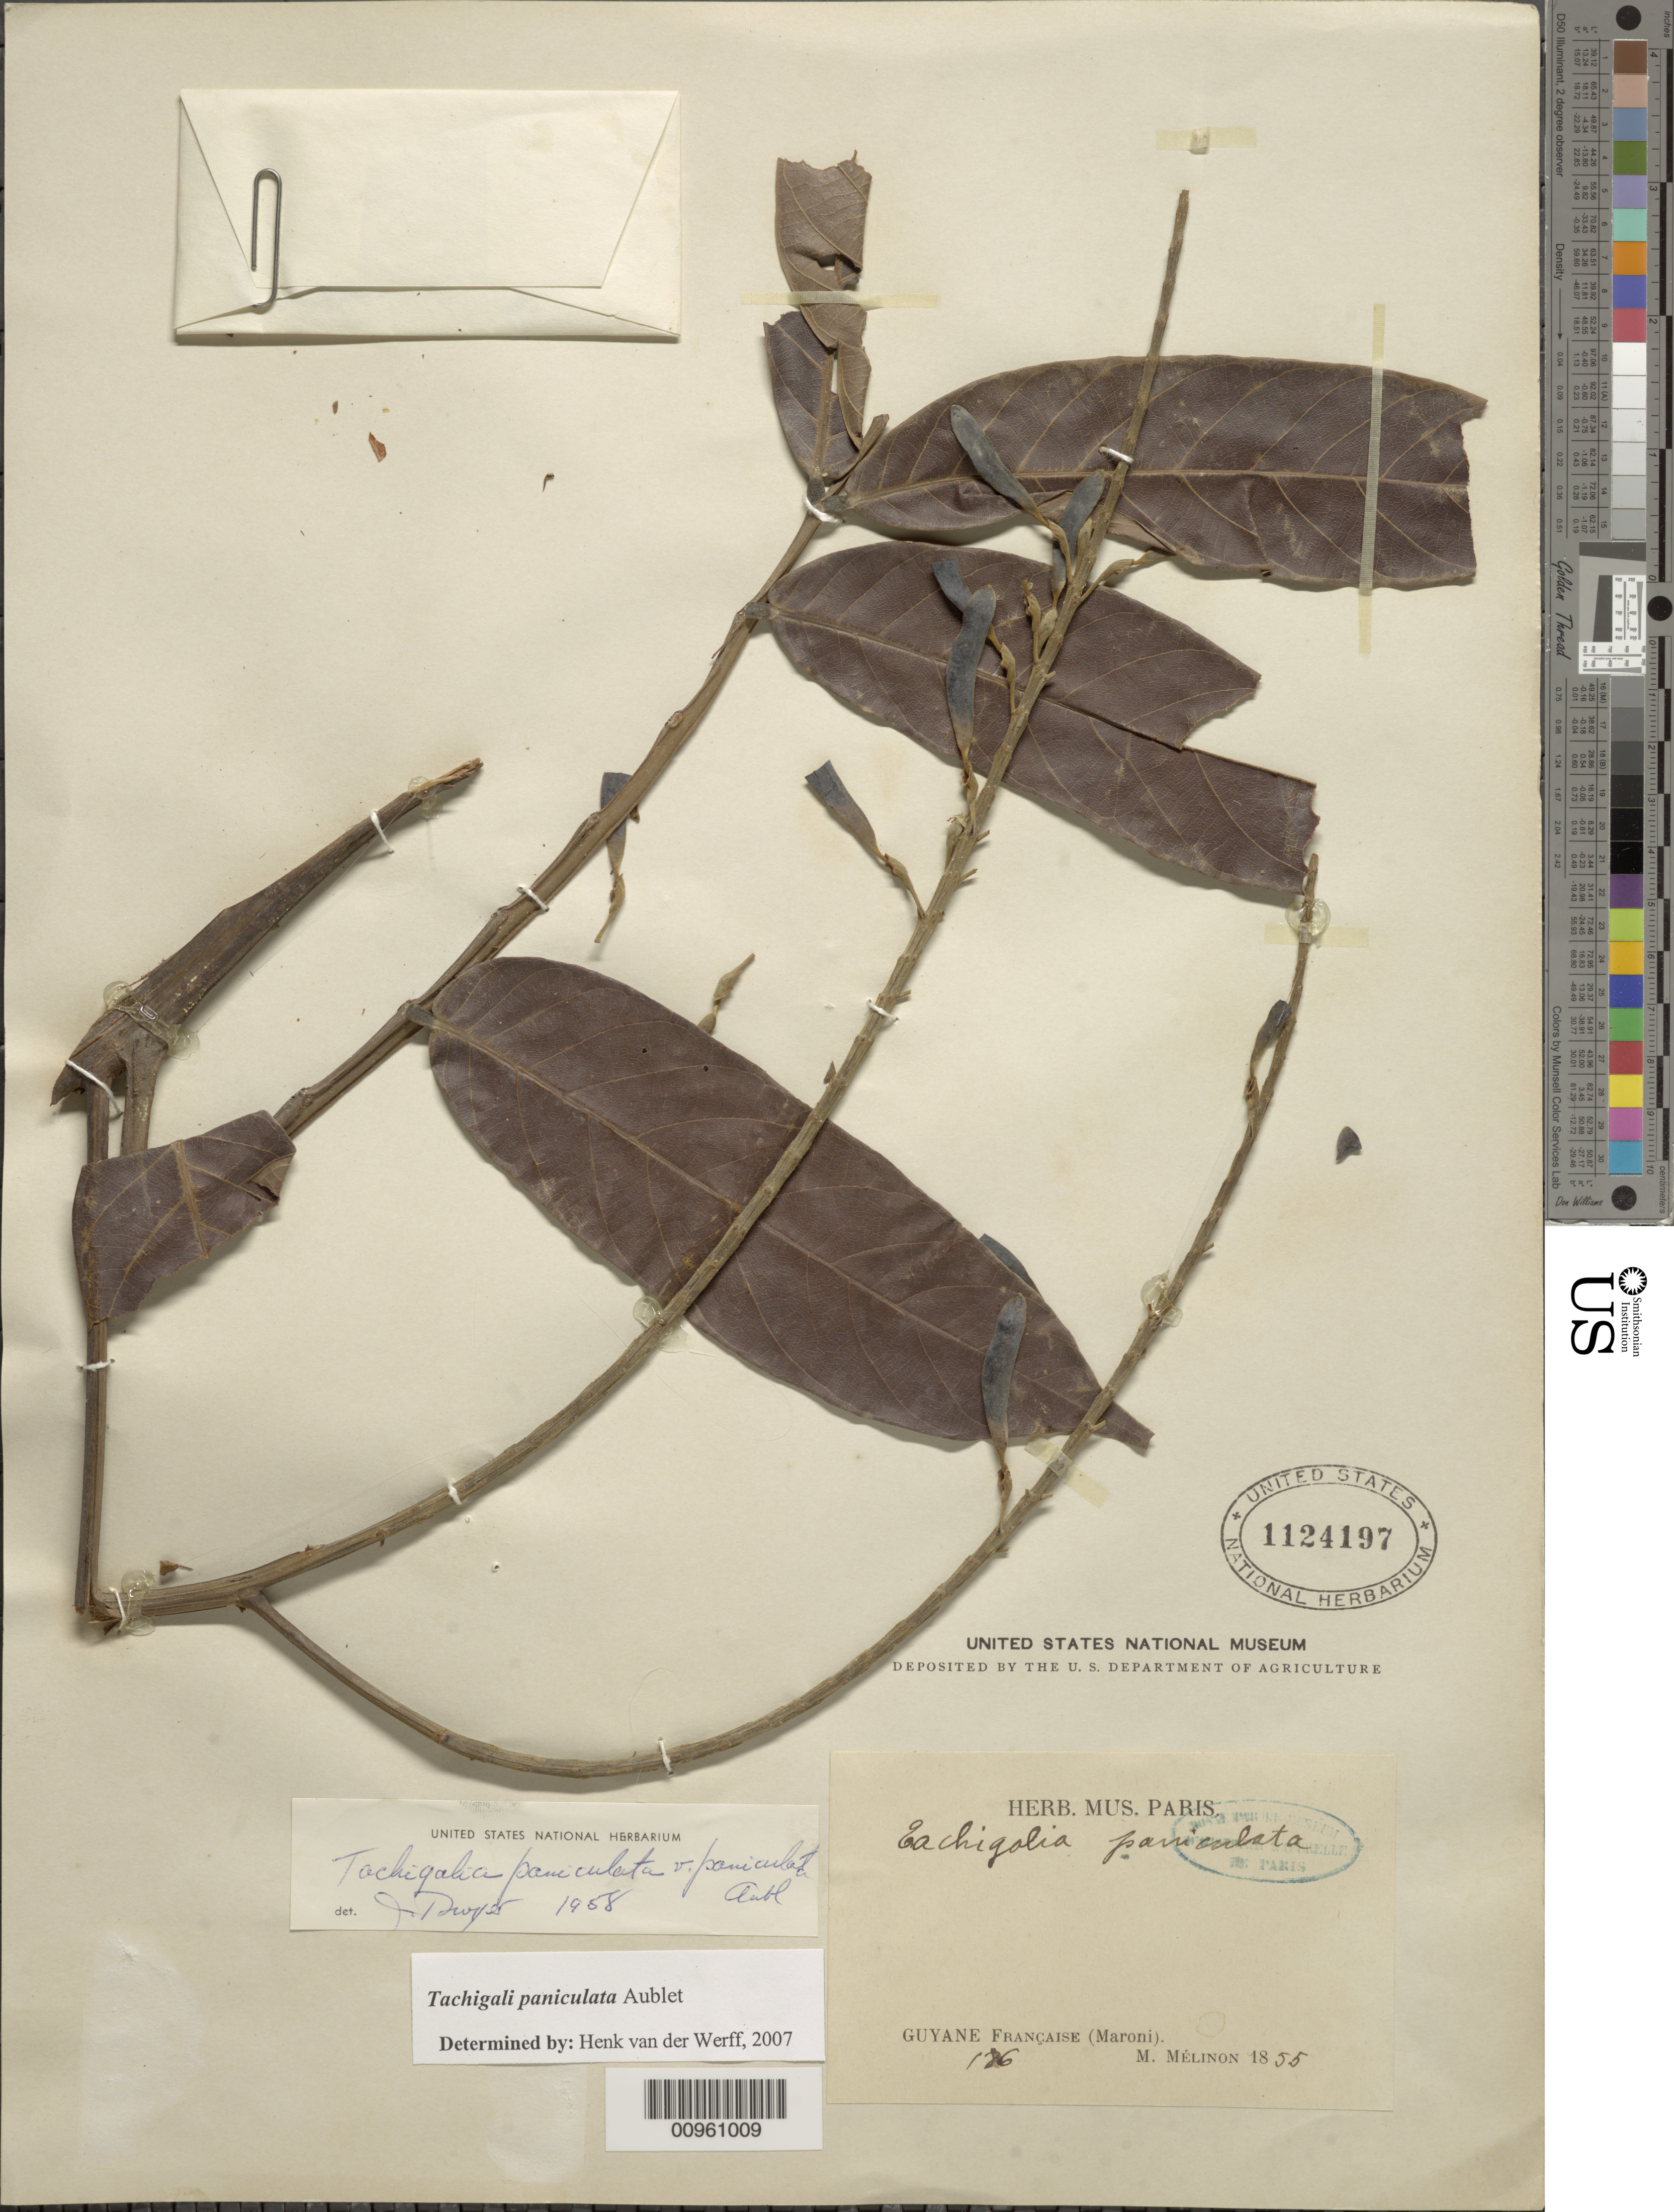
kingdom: Plantae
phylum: Tracheophyta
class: Magnoliopsida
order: Fabales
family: Fabaceae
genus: Tachigali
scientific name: Tachigali paniculata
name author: Aubl.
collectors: M. Melinon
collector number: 186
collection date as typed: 1855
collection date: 1855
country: French Guiana / Guyana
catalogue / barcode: US 1124197